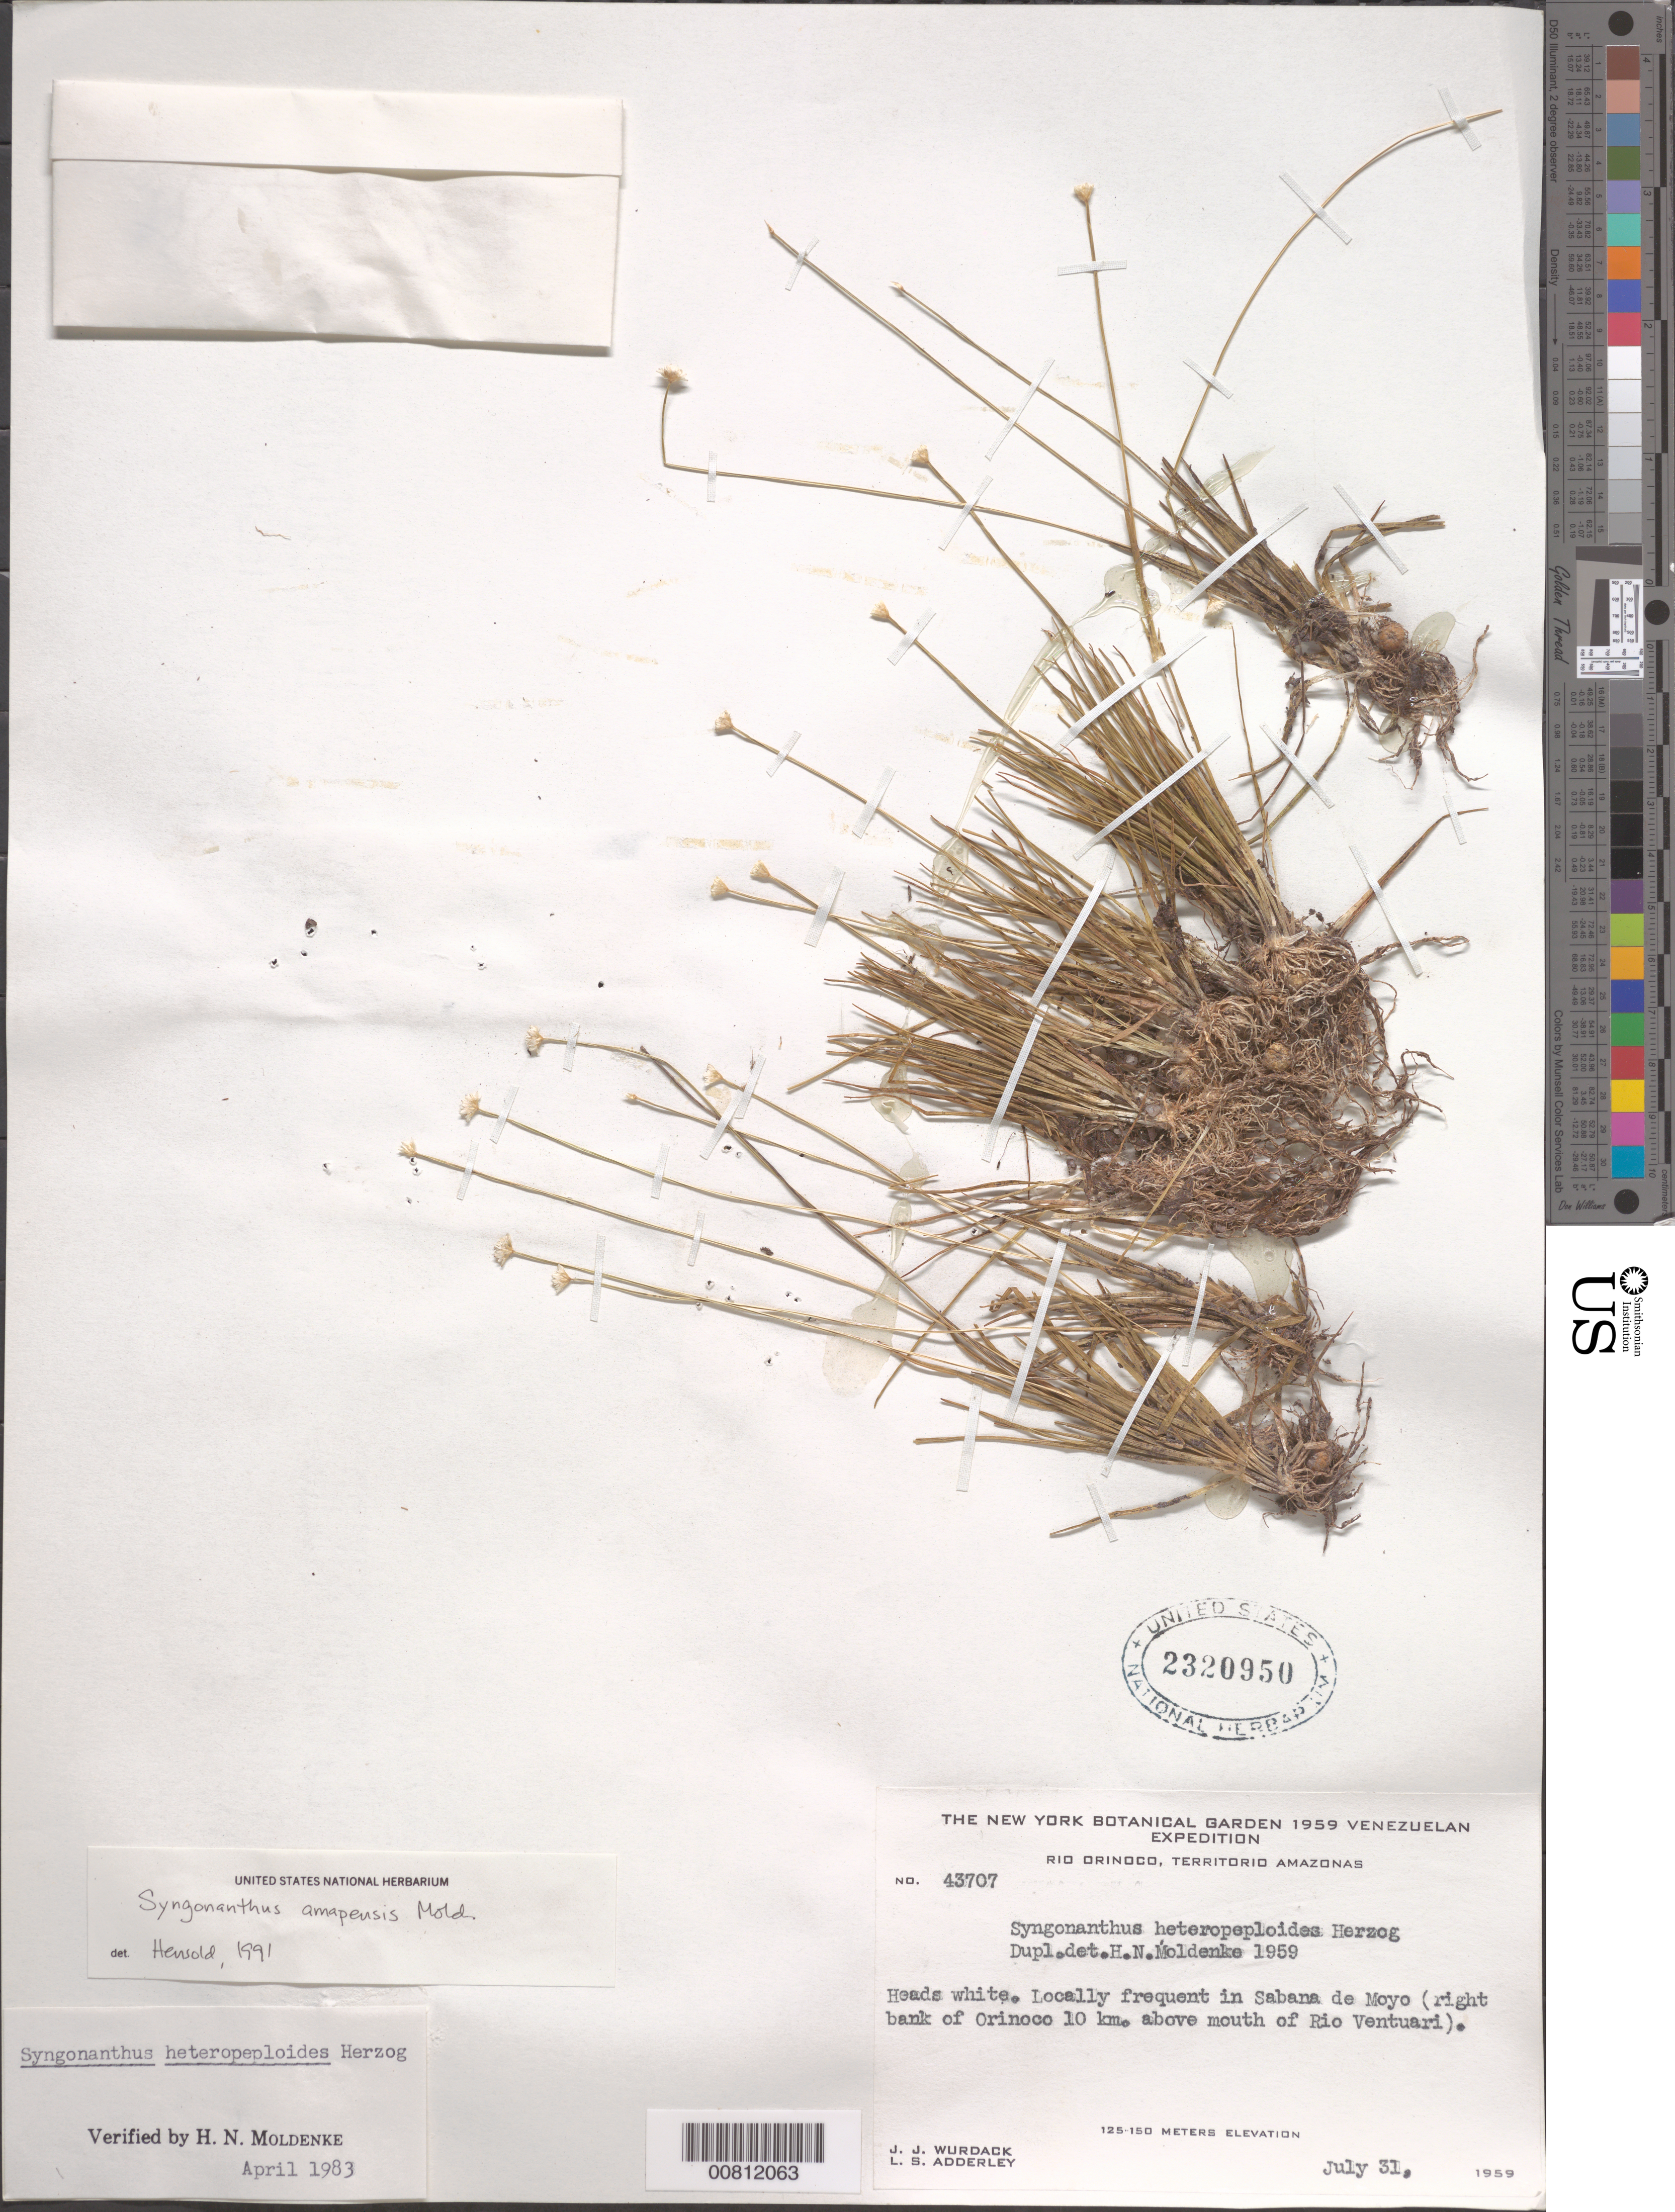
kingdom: Plantae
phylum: Tracheophyta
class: Liliopsida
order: Poales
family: Eriocaulaceae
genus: Syngonanthus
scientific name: Syngonanthus amapensis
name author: Moldenke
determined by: Hensold, N.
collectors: J. J. Wurdack & L. S. Adderley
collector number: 43707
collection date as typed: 31-Jul-59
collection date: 1959-07-31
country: Venezuela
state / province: Amazonas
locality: Sabana de Moyo, right bank of Orinoco R, 5 km above Macaruca, 10 km above mouth of Río Ventuari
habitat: Savanna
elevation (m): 125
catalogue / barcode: US 2320950